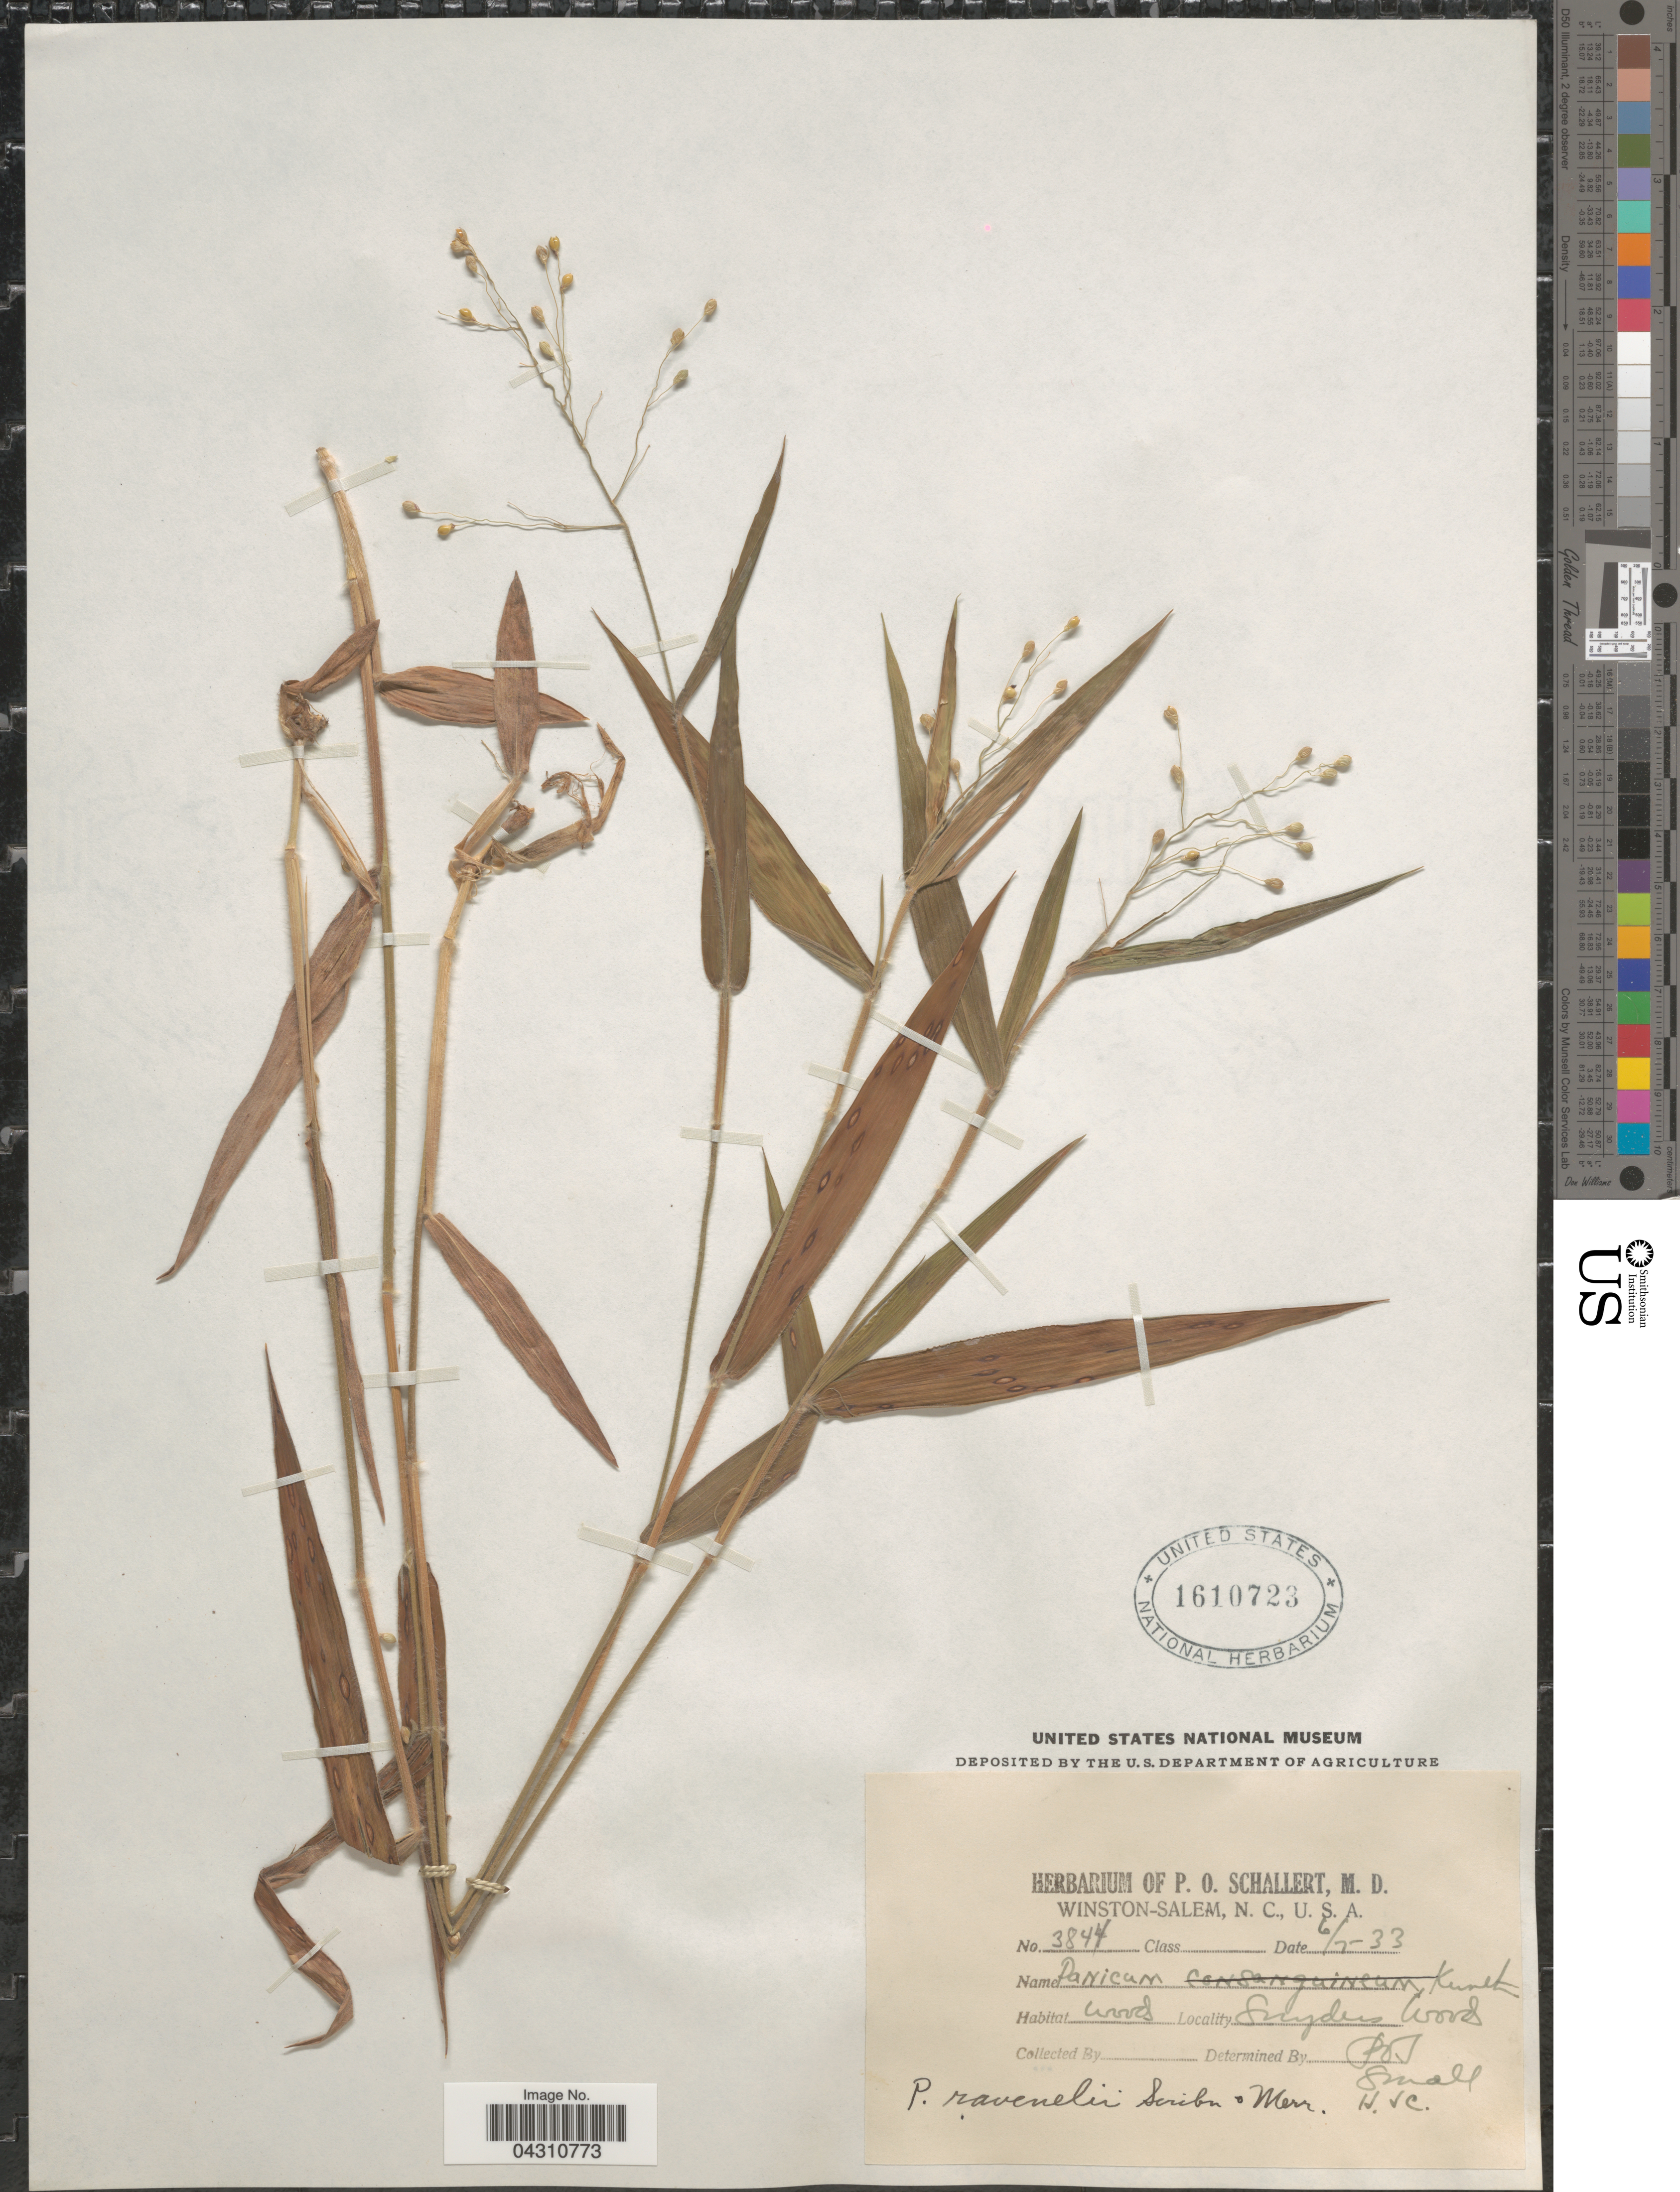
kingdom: Plantae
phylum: Tracheophyta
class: Liliopsida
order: Poales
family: Poaceae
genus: Dichanthelium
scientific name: Dichanthelium ravenelii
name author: (Scribn. & Merr.) Gould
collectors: ex herb. P.O. Schallert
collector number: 3844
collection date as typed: Transcribed d/m/y: 7/6/33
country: United States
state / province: North Carolina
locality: Woods. Snyders Woods.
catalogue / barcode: US 1610723